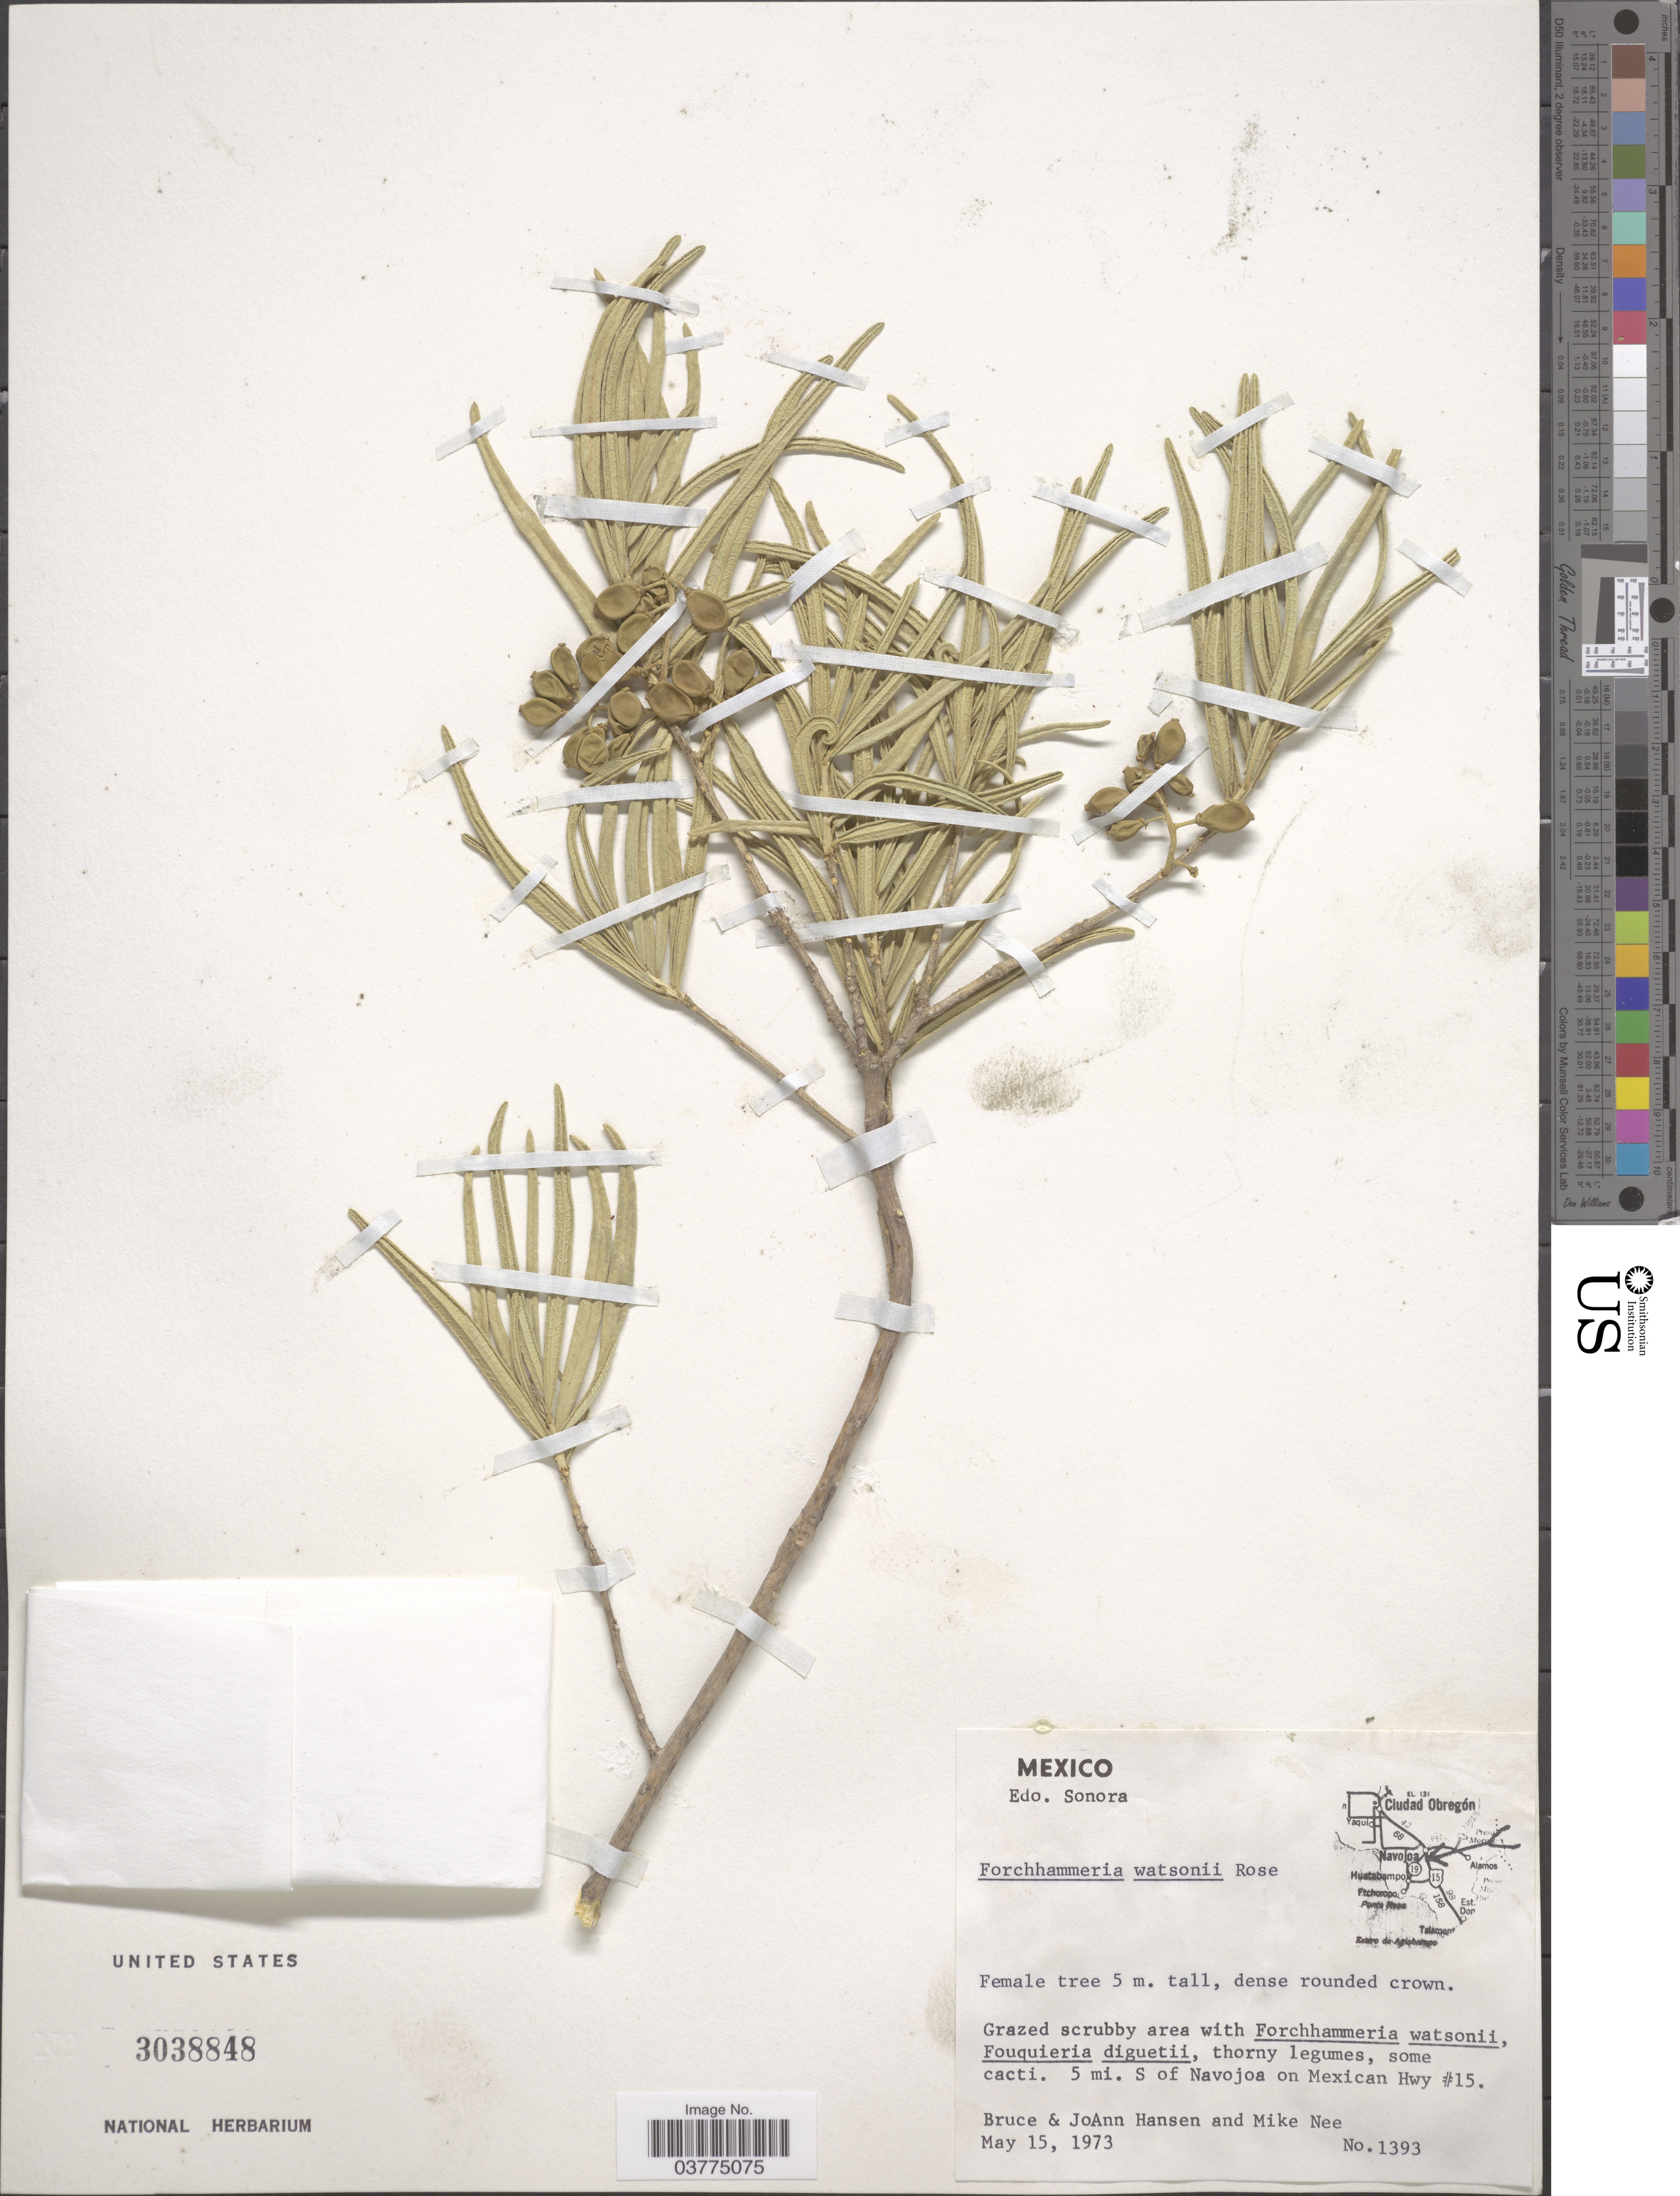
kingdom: Plantae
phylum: Tracheophyta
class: Magnoliopsida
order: Brassicales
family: Stixaceae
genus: Forchhammeria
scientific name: Forchhammeria watsonii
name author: Rose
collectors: B. Hansen, J. Hansen & M. Nee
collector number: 1393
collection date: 1973-05-15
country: Mexico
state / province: Sonora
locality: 5 mi. S of Navojoa on Mexican Hwy #15.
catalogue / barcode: US 3038848